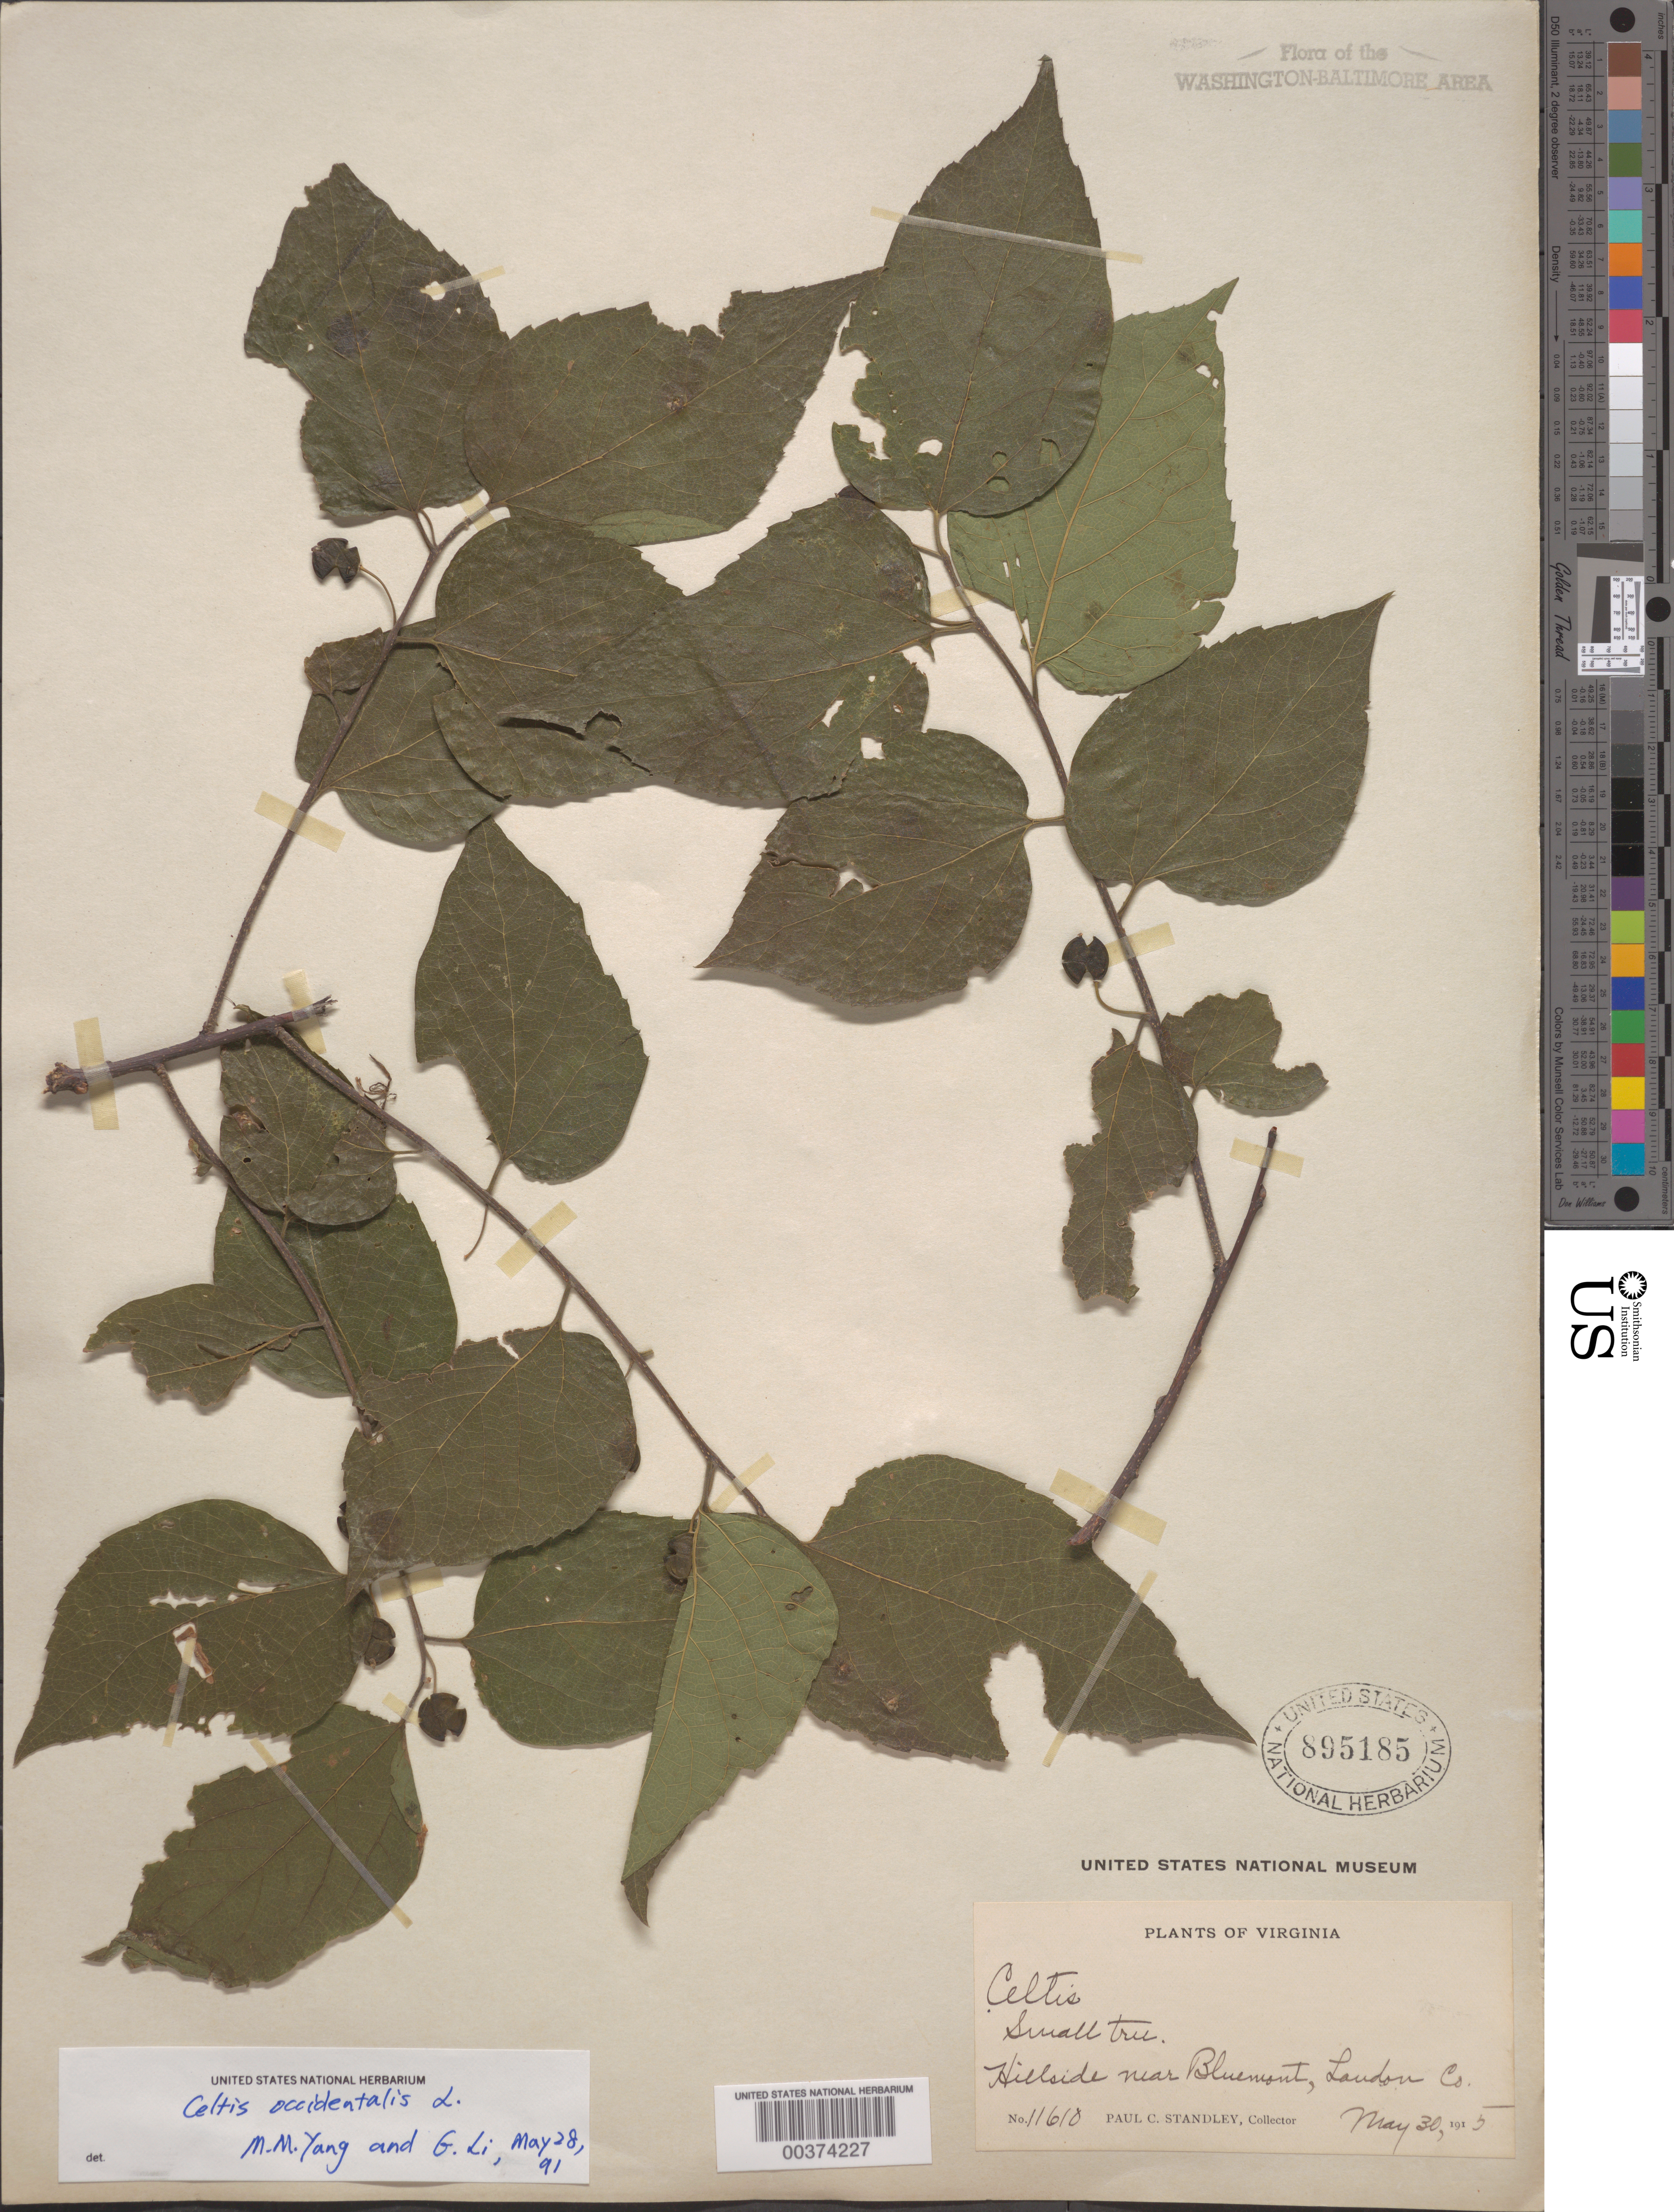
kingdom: Plantae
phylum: Tracheophyta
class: Magnoliopsida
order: Rosales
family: Cannabaceae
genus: Celtis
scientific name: Celtis occidentalis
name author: L.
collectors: P. C. Standley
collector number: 11618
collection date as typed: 30 May 1915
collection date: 1915-05-30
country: United States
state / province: Virginia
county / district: Loudoun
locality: Bluemont vicinity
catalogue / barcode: US 895185